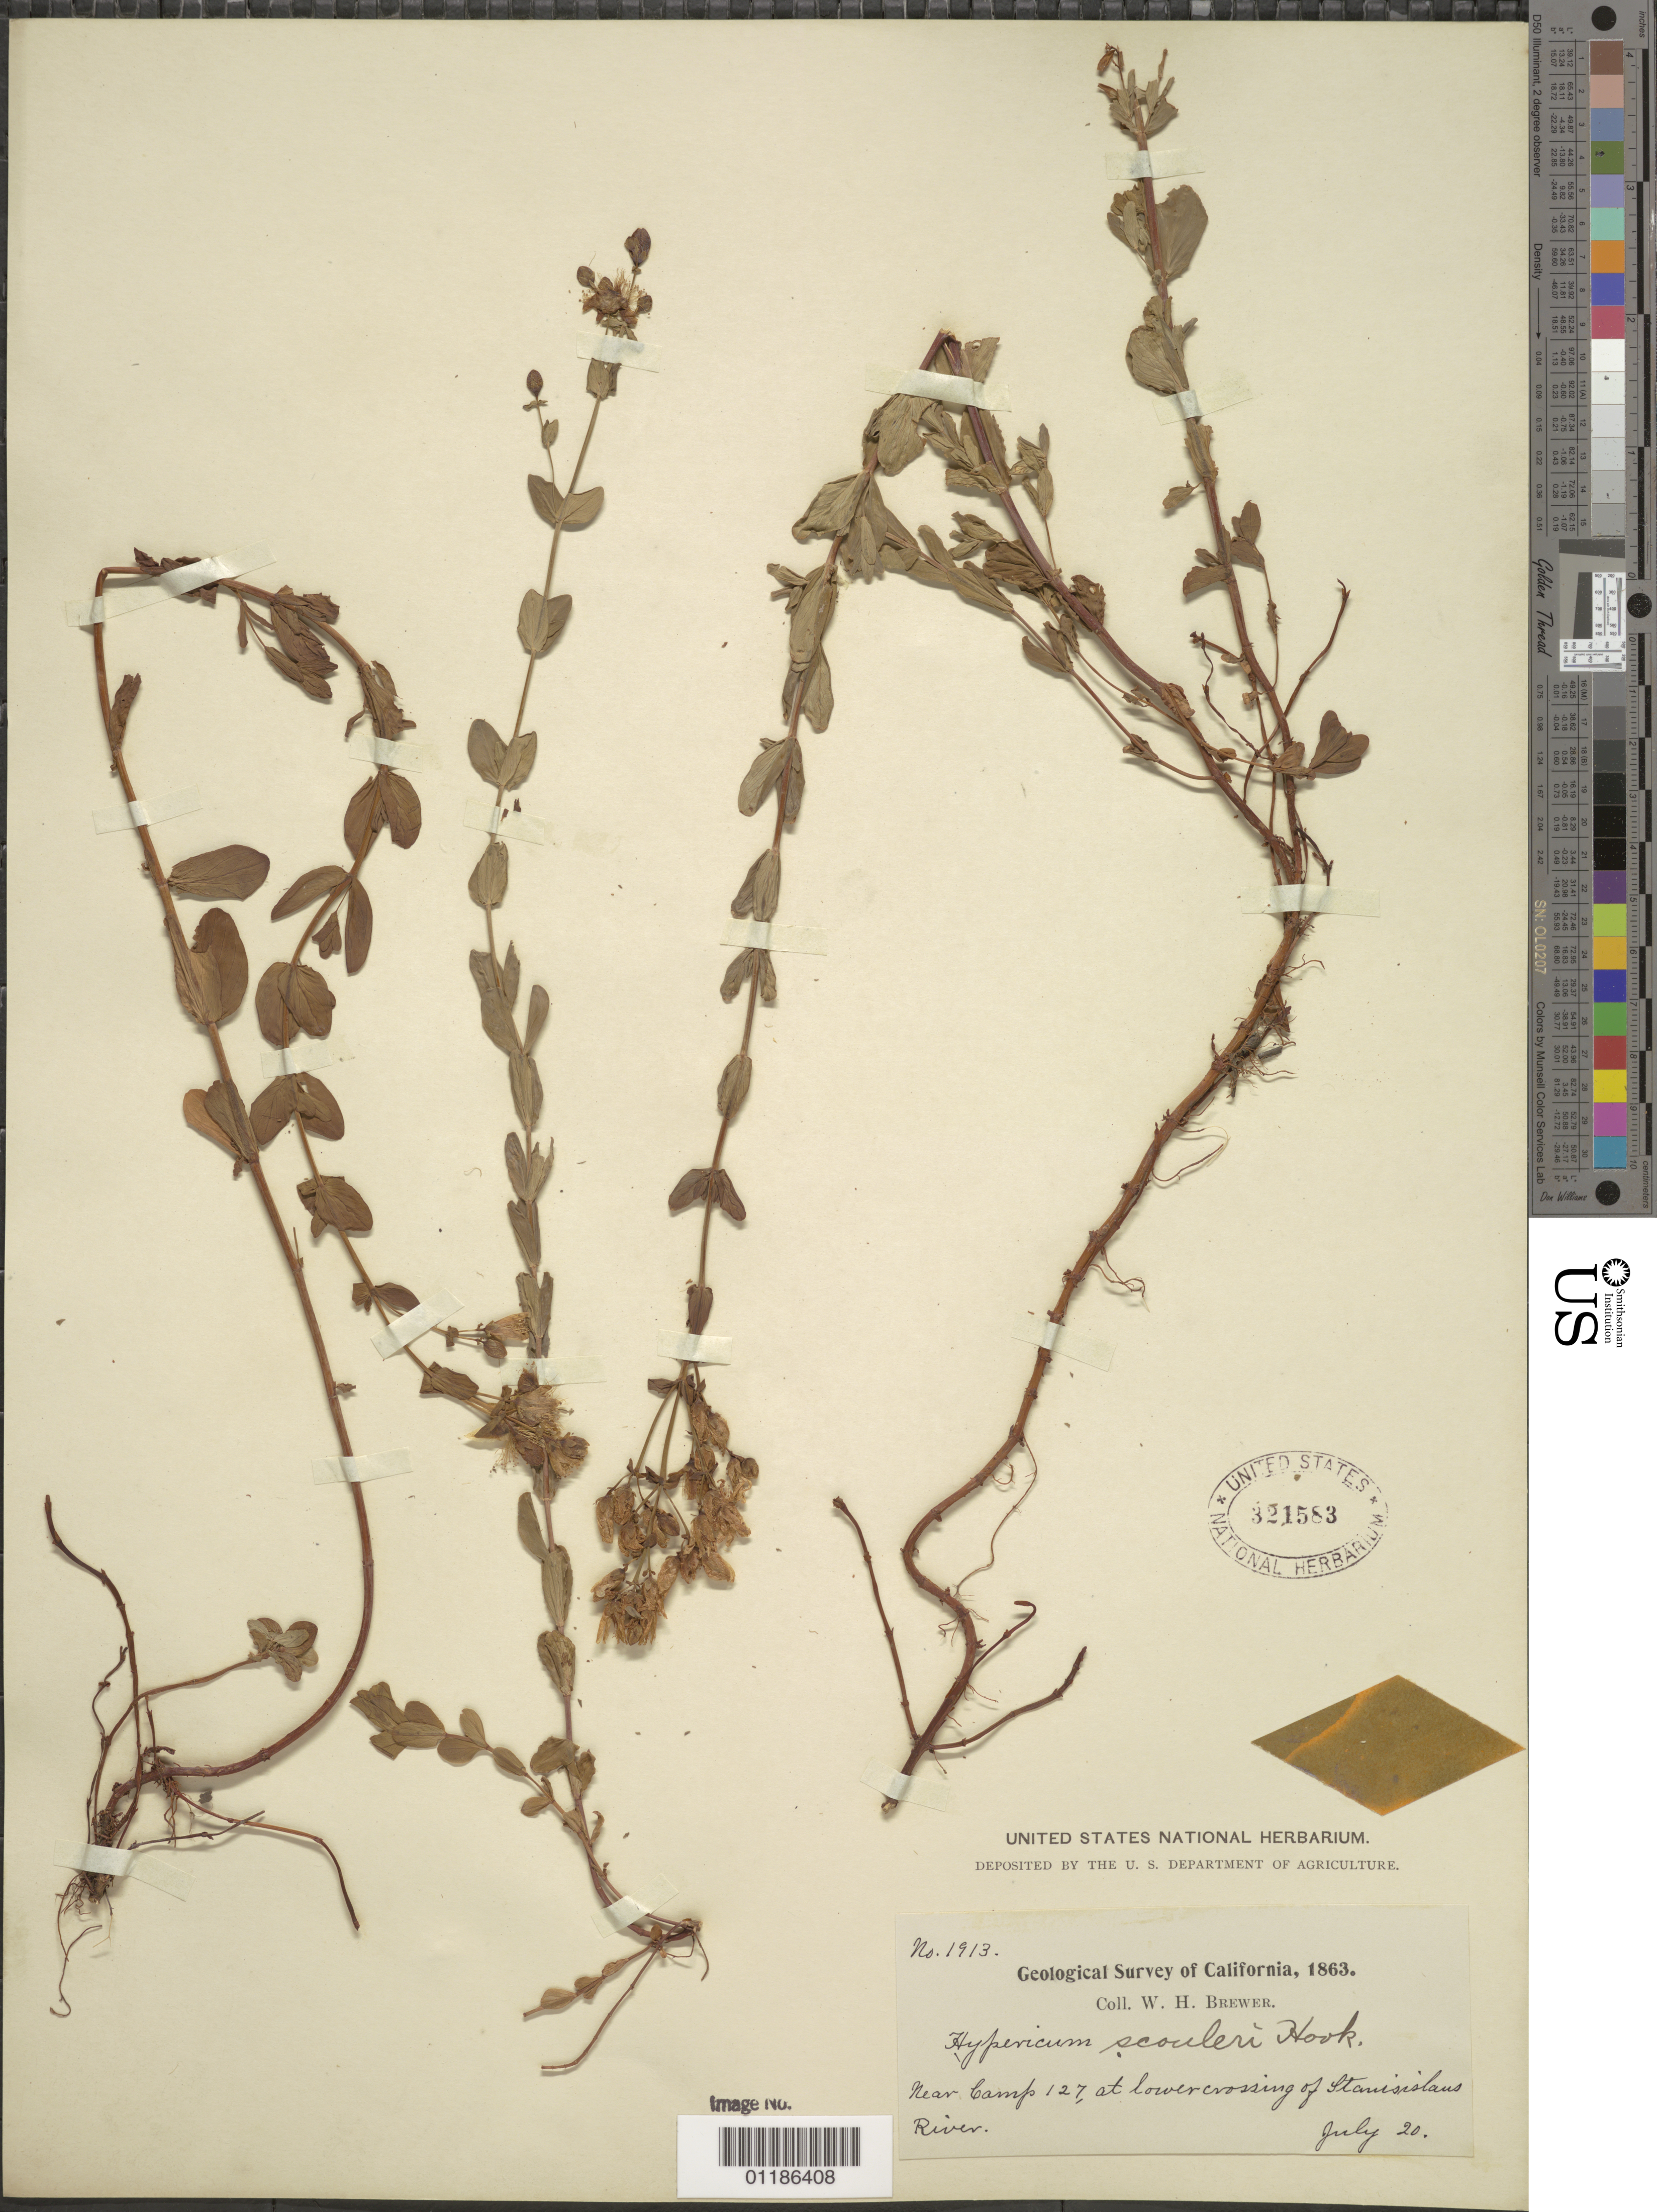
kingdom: Plantae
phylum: Tracheophyta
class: Magnoliopsida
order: Malpighiales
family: Hypericaceae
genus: Hypericum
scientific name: Hypericum scouleri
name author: Hook.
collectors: W. H. Brewer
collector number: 1913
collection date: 1863-07-20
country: United States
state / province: California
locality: near Camp 127, at lower crossing of Stanislaus River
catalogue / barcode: US 321583